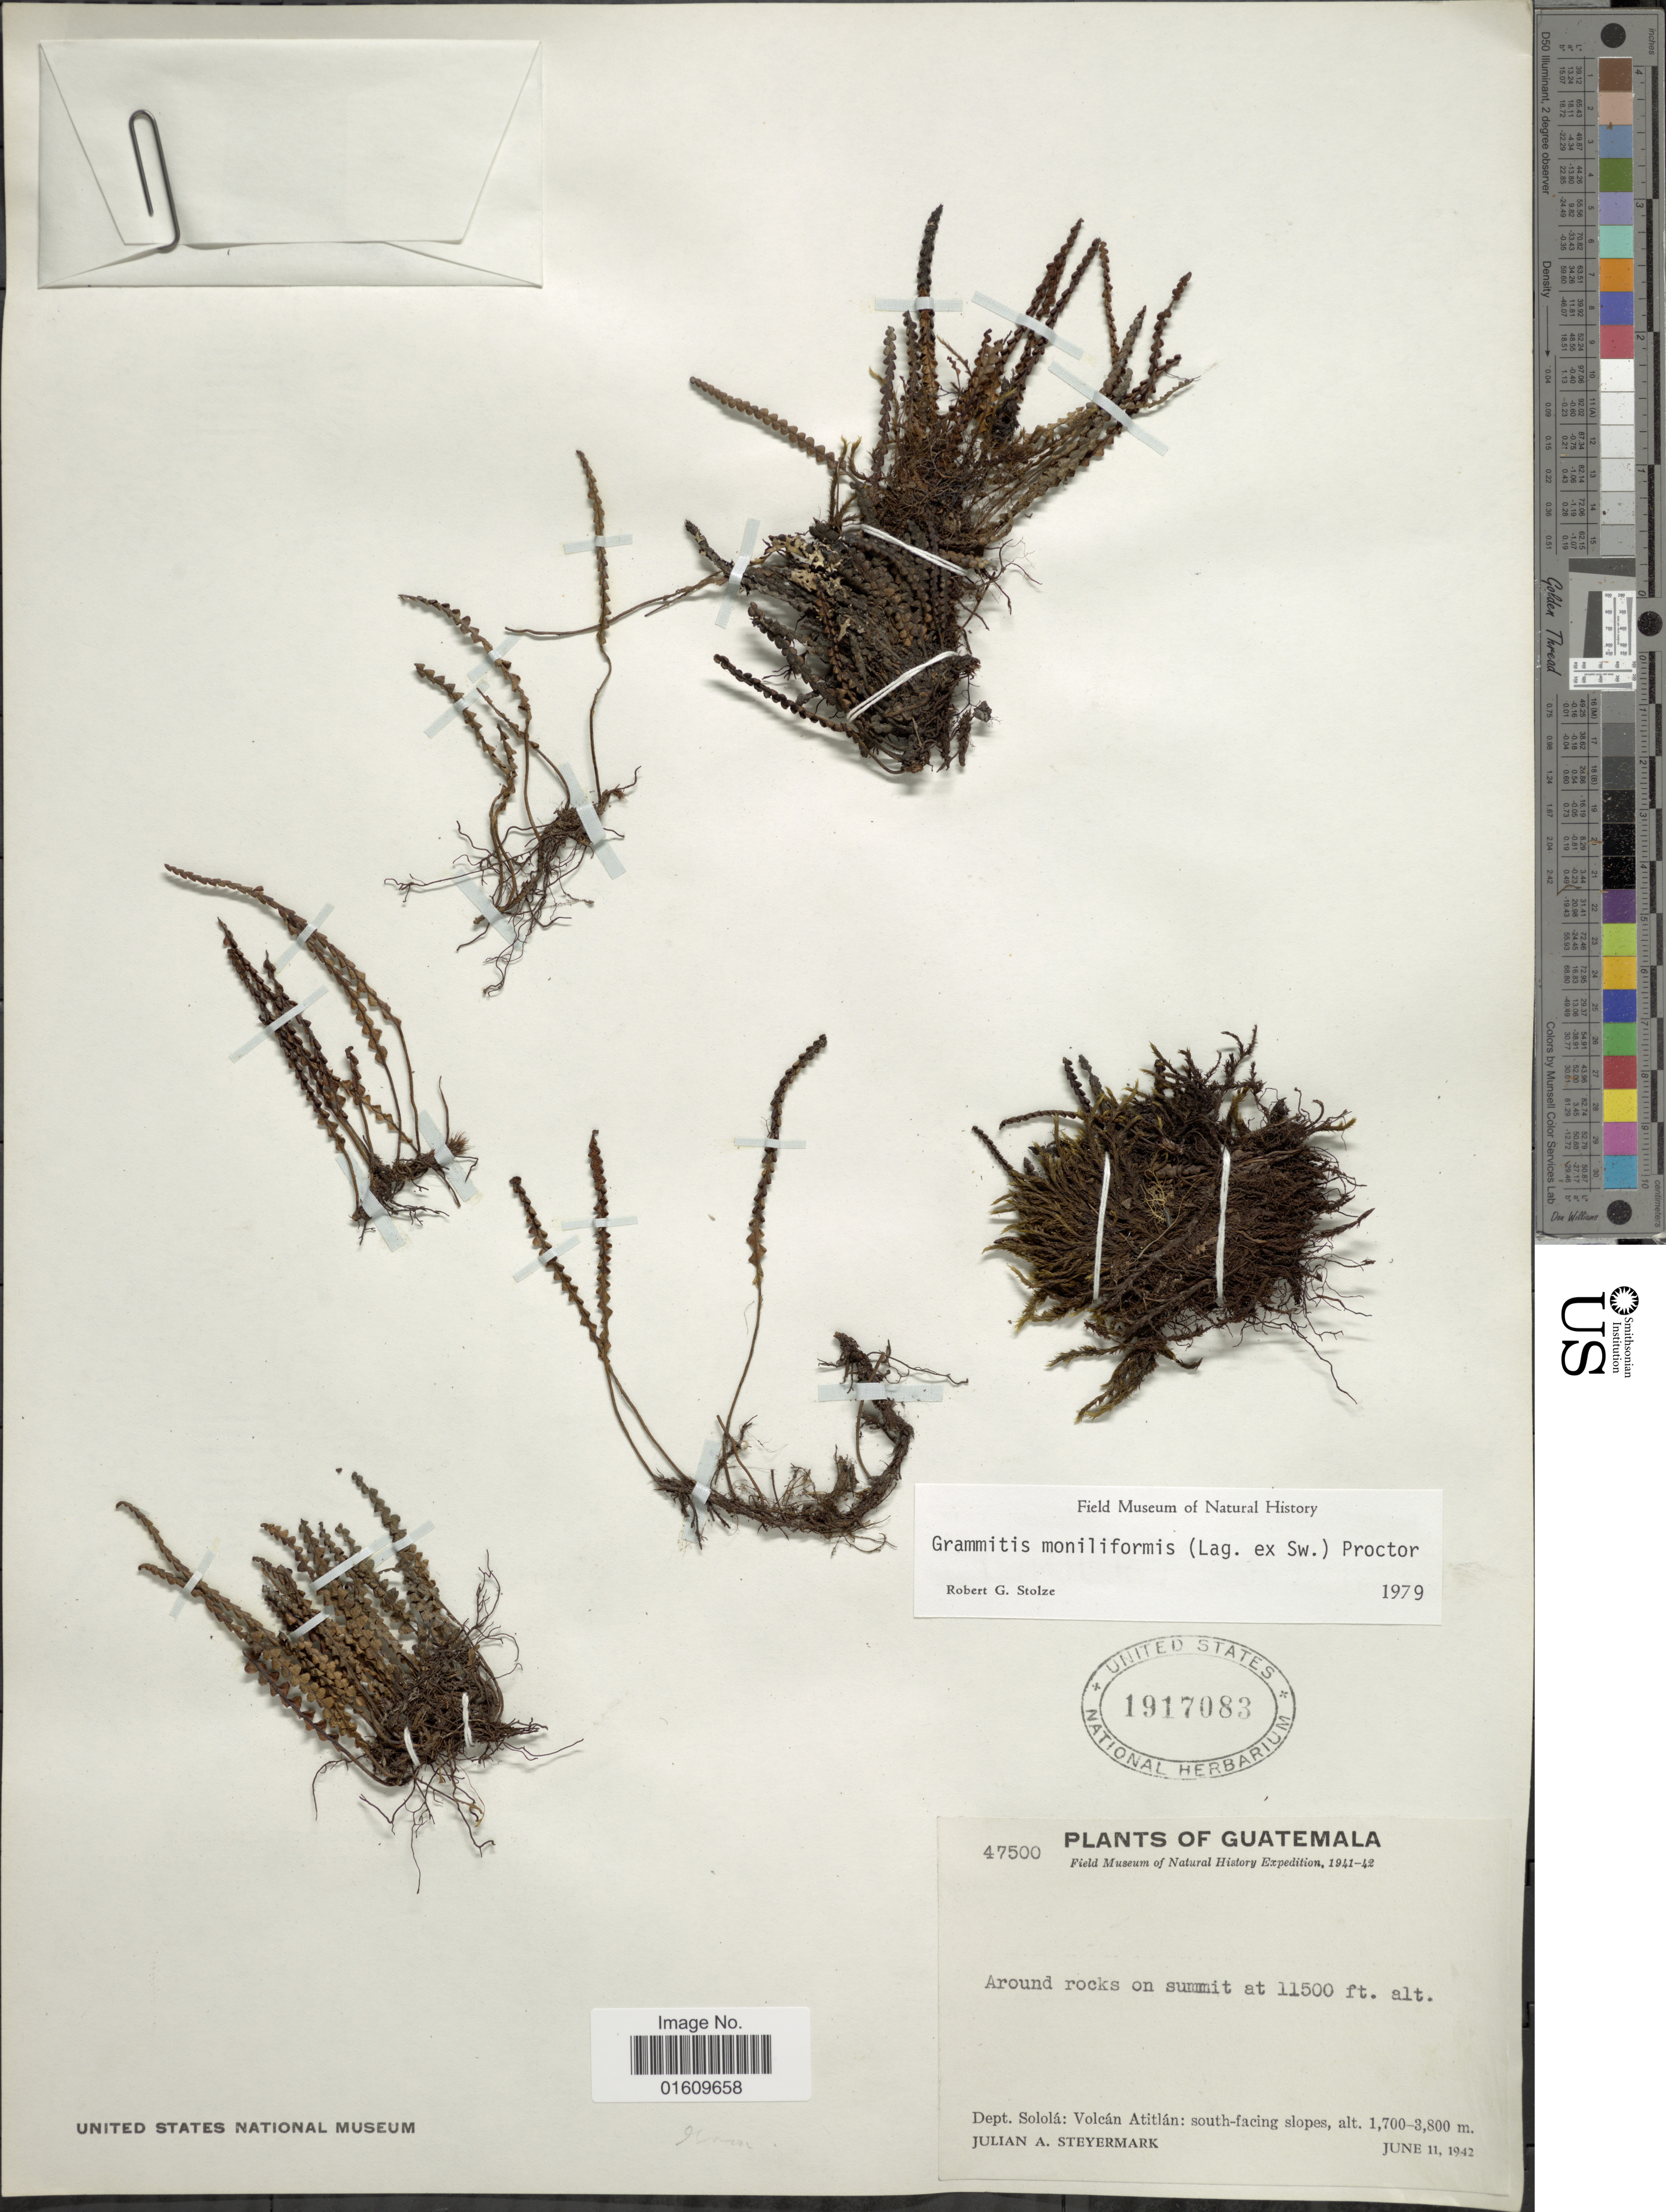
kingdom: Plantae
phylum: Tracheophyta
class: Polypodiopsida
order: Polypodiales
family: Polypodiaceae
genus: Melpomene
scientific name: Melpomene moniliformis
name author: (Lag. ex Sw.) A.R. Sm. & R.C. Moran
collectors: J. Steyermark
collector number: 47500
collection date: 1942-06-11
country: Guatemala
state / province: Sololá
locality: Dept Solola: Volcan Atitlan: south-facing slopes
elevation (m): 3505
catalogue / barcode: US 1917083